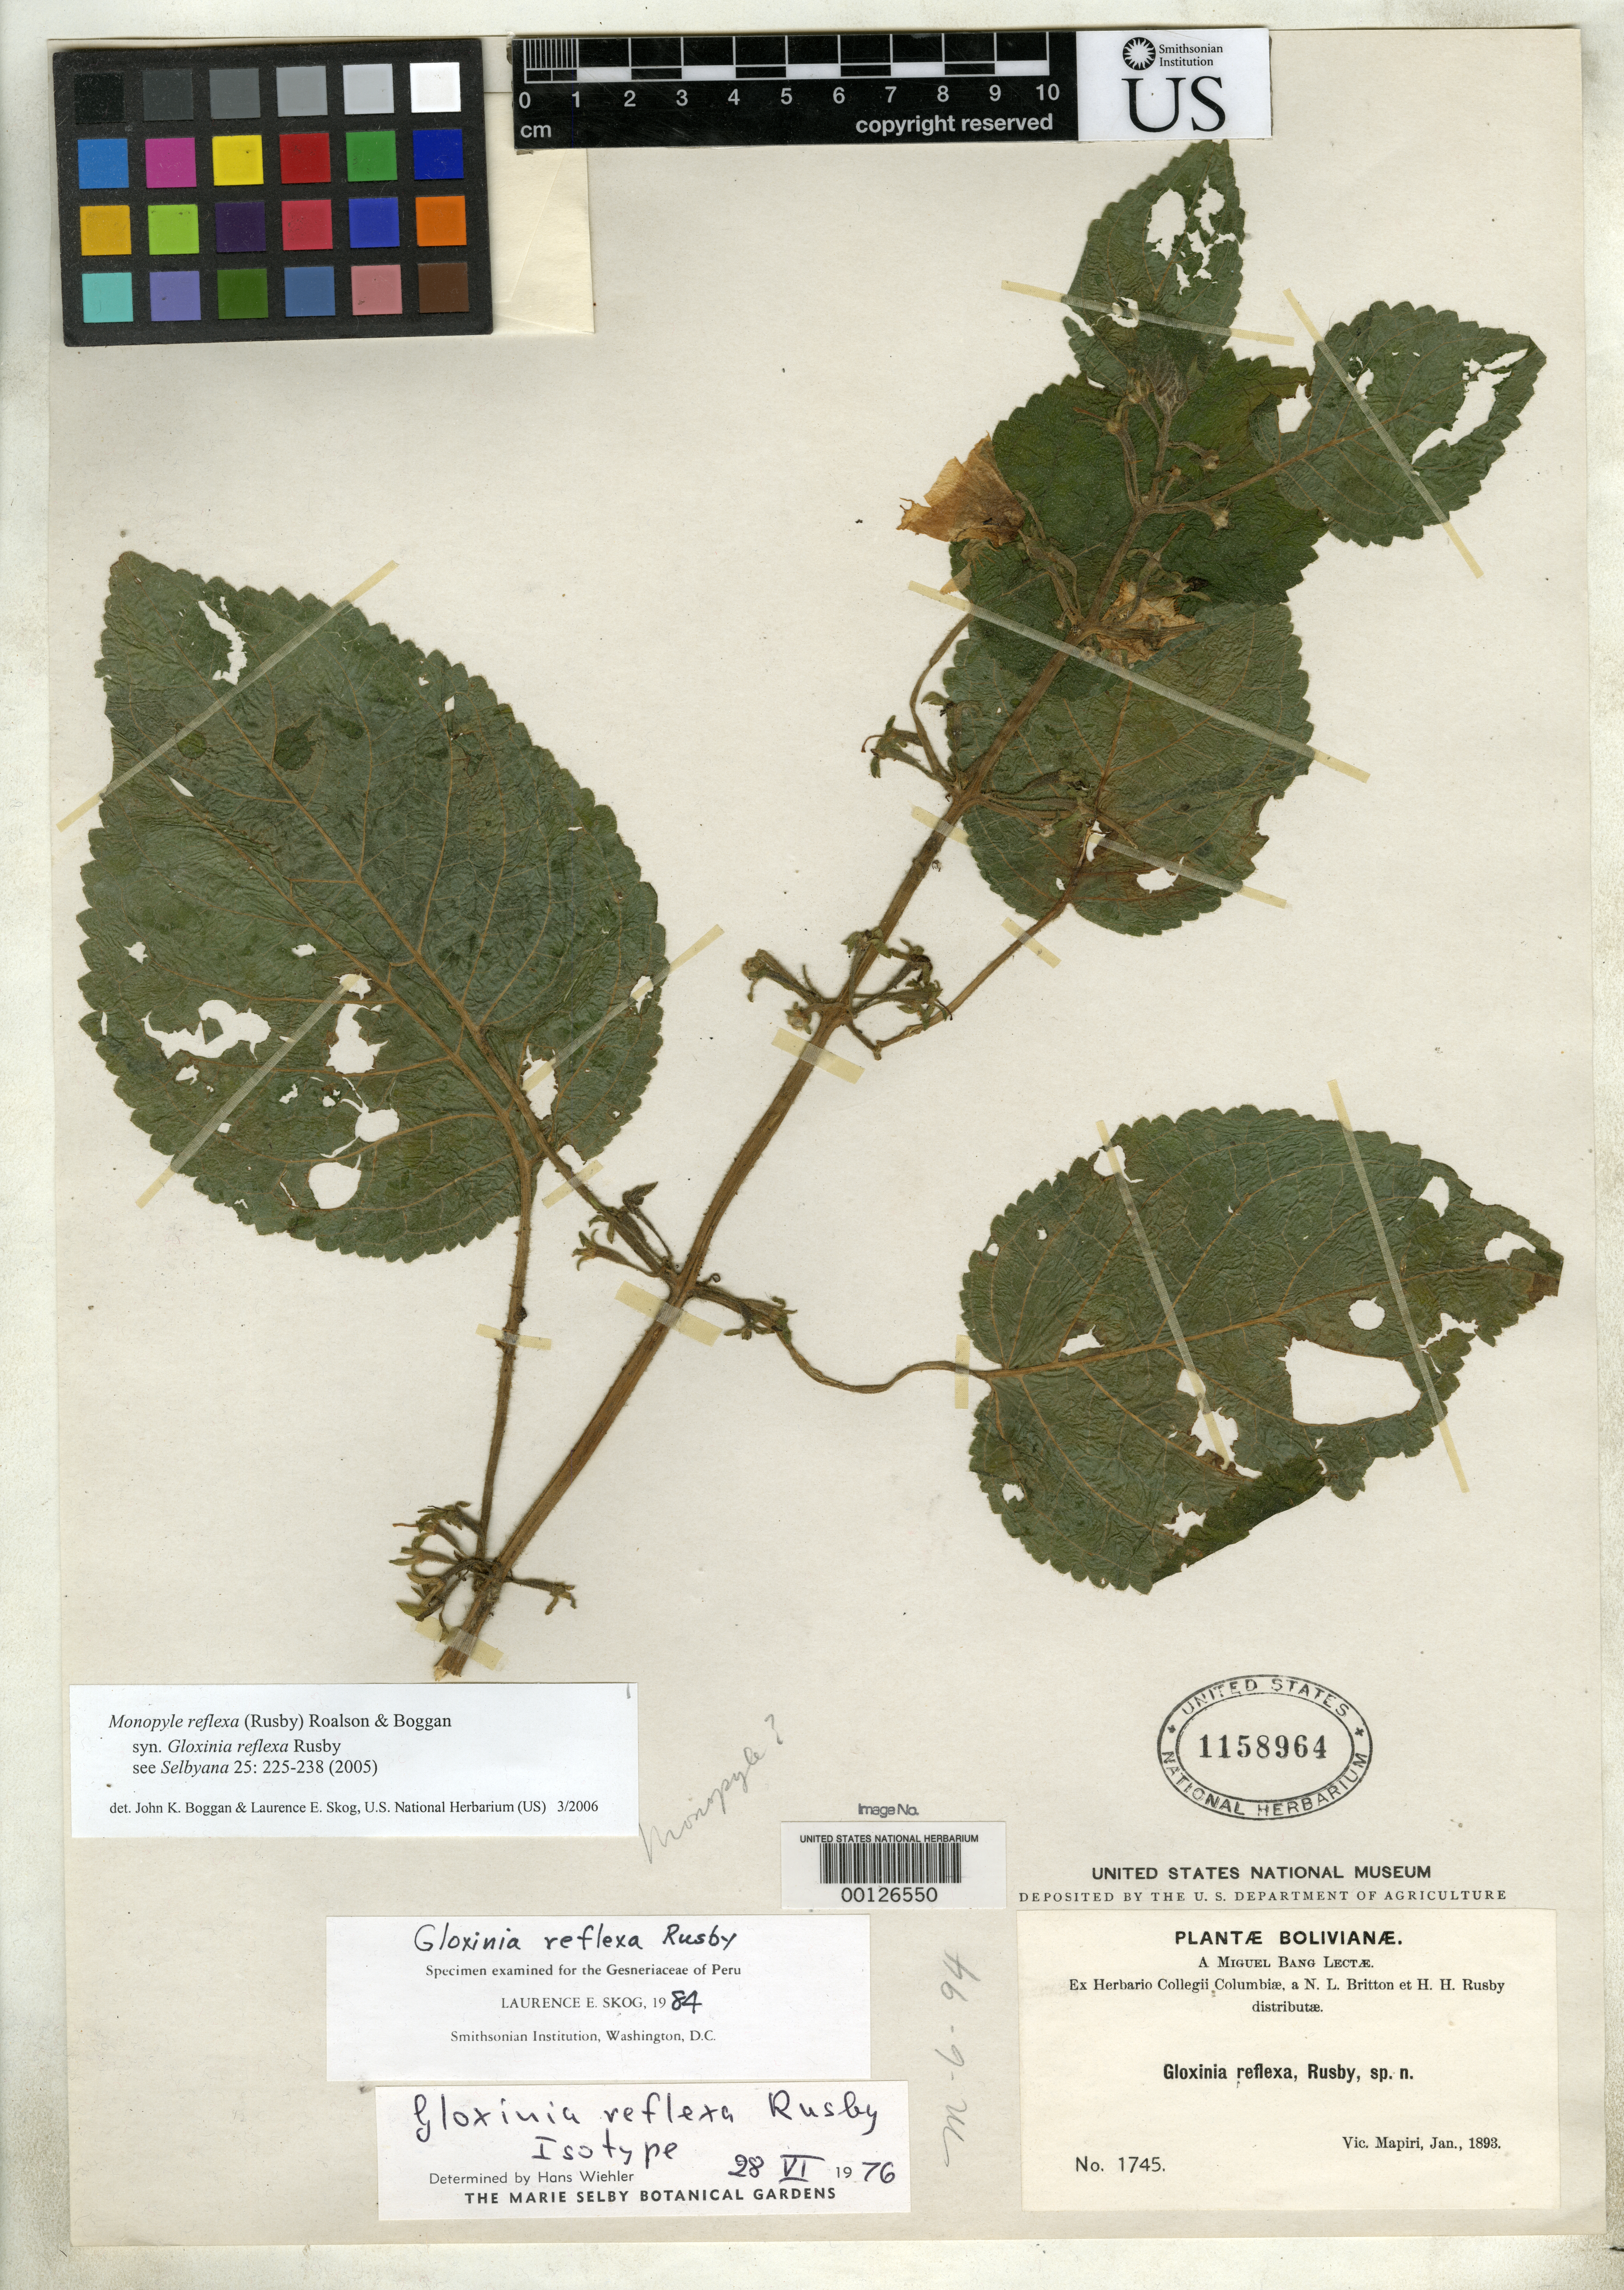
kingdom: Plantae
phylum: Tracheophyta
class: Magnoliopsida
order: Lamiales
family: Gesneriaceae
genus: Gloxinia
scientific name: Gloxinia reflexa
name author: Rusby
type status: Isotype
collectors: M. Bang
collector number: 1745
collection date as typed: Jan 1893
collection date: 1893-01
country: Bolivia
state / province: La Paz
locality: Mapiri vicinity.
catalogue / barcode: US 1158964